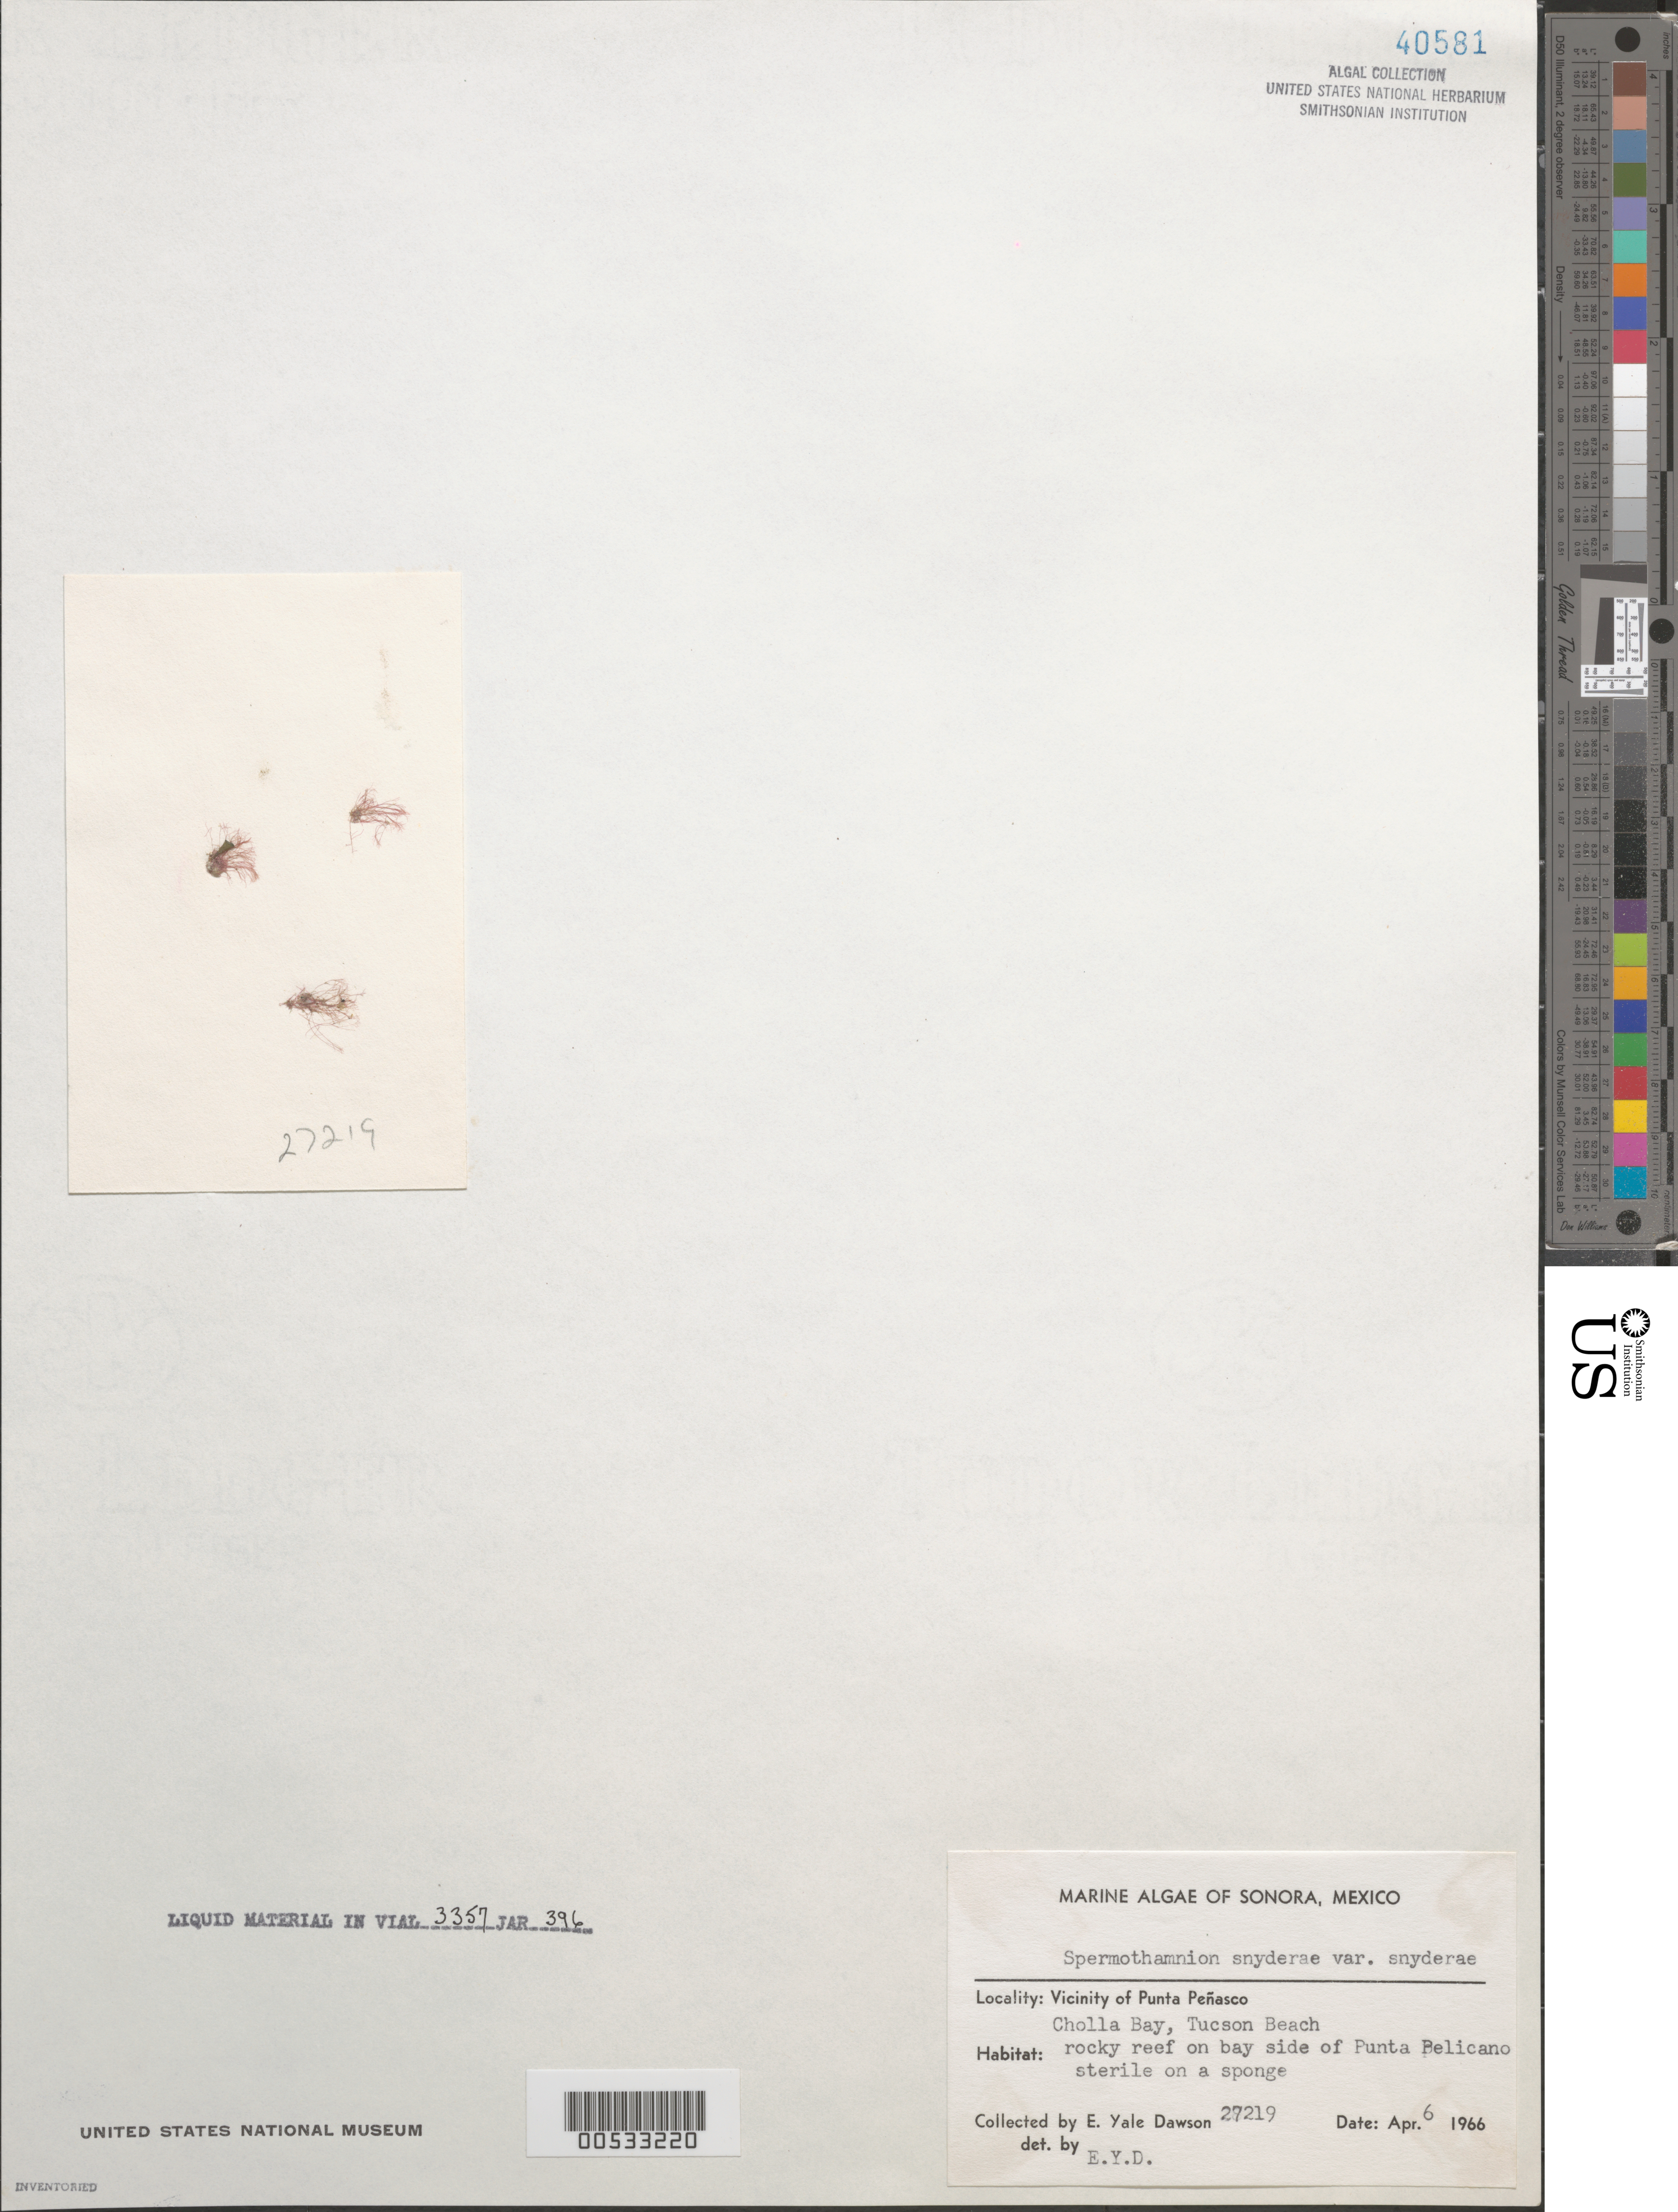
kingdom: Plantae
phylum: Rhodophyta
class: Florideophyceae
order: Ceramiales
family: Wrangeliaceae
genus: Tiffaniella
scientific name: Tiffaniella snyderae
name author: (Farl.) I.A. Abbott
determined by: Algae name updating Project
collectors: E. Y. Dawson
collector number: EYD 27219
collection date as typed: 06 Apr 1966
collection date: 1966-04-06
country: Mexico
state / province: Sonora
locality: Cholla Bay, Tucson Beach, Punta Pelicano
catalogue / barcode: US 40581